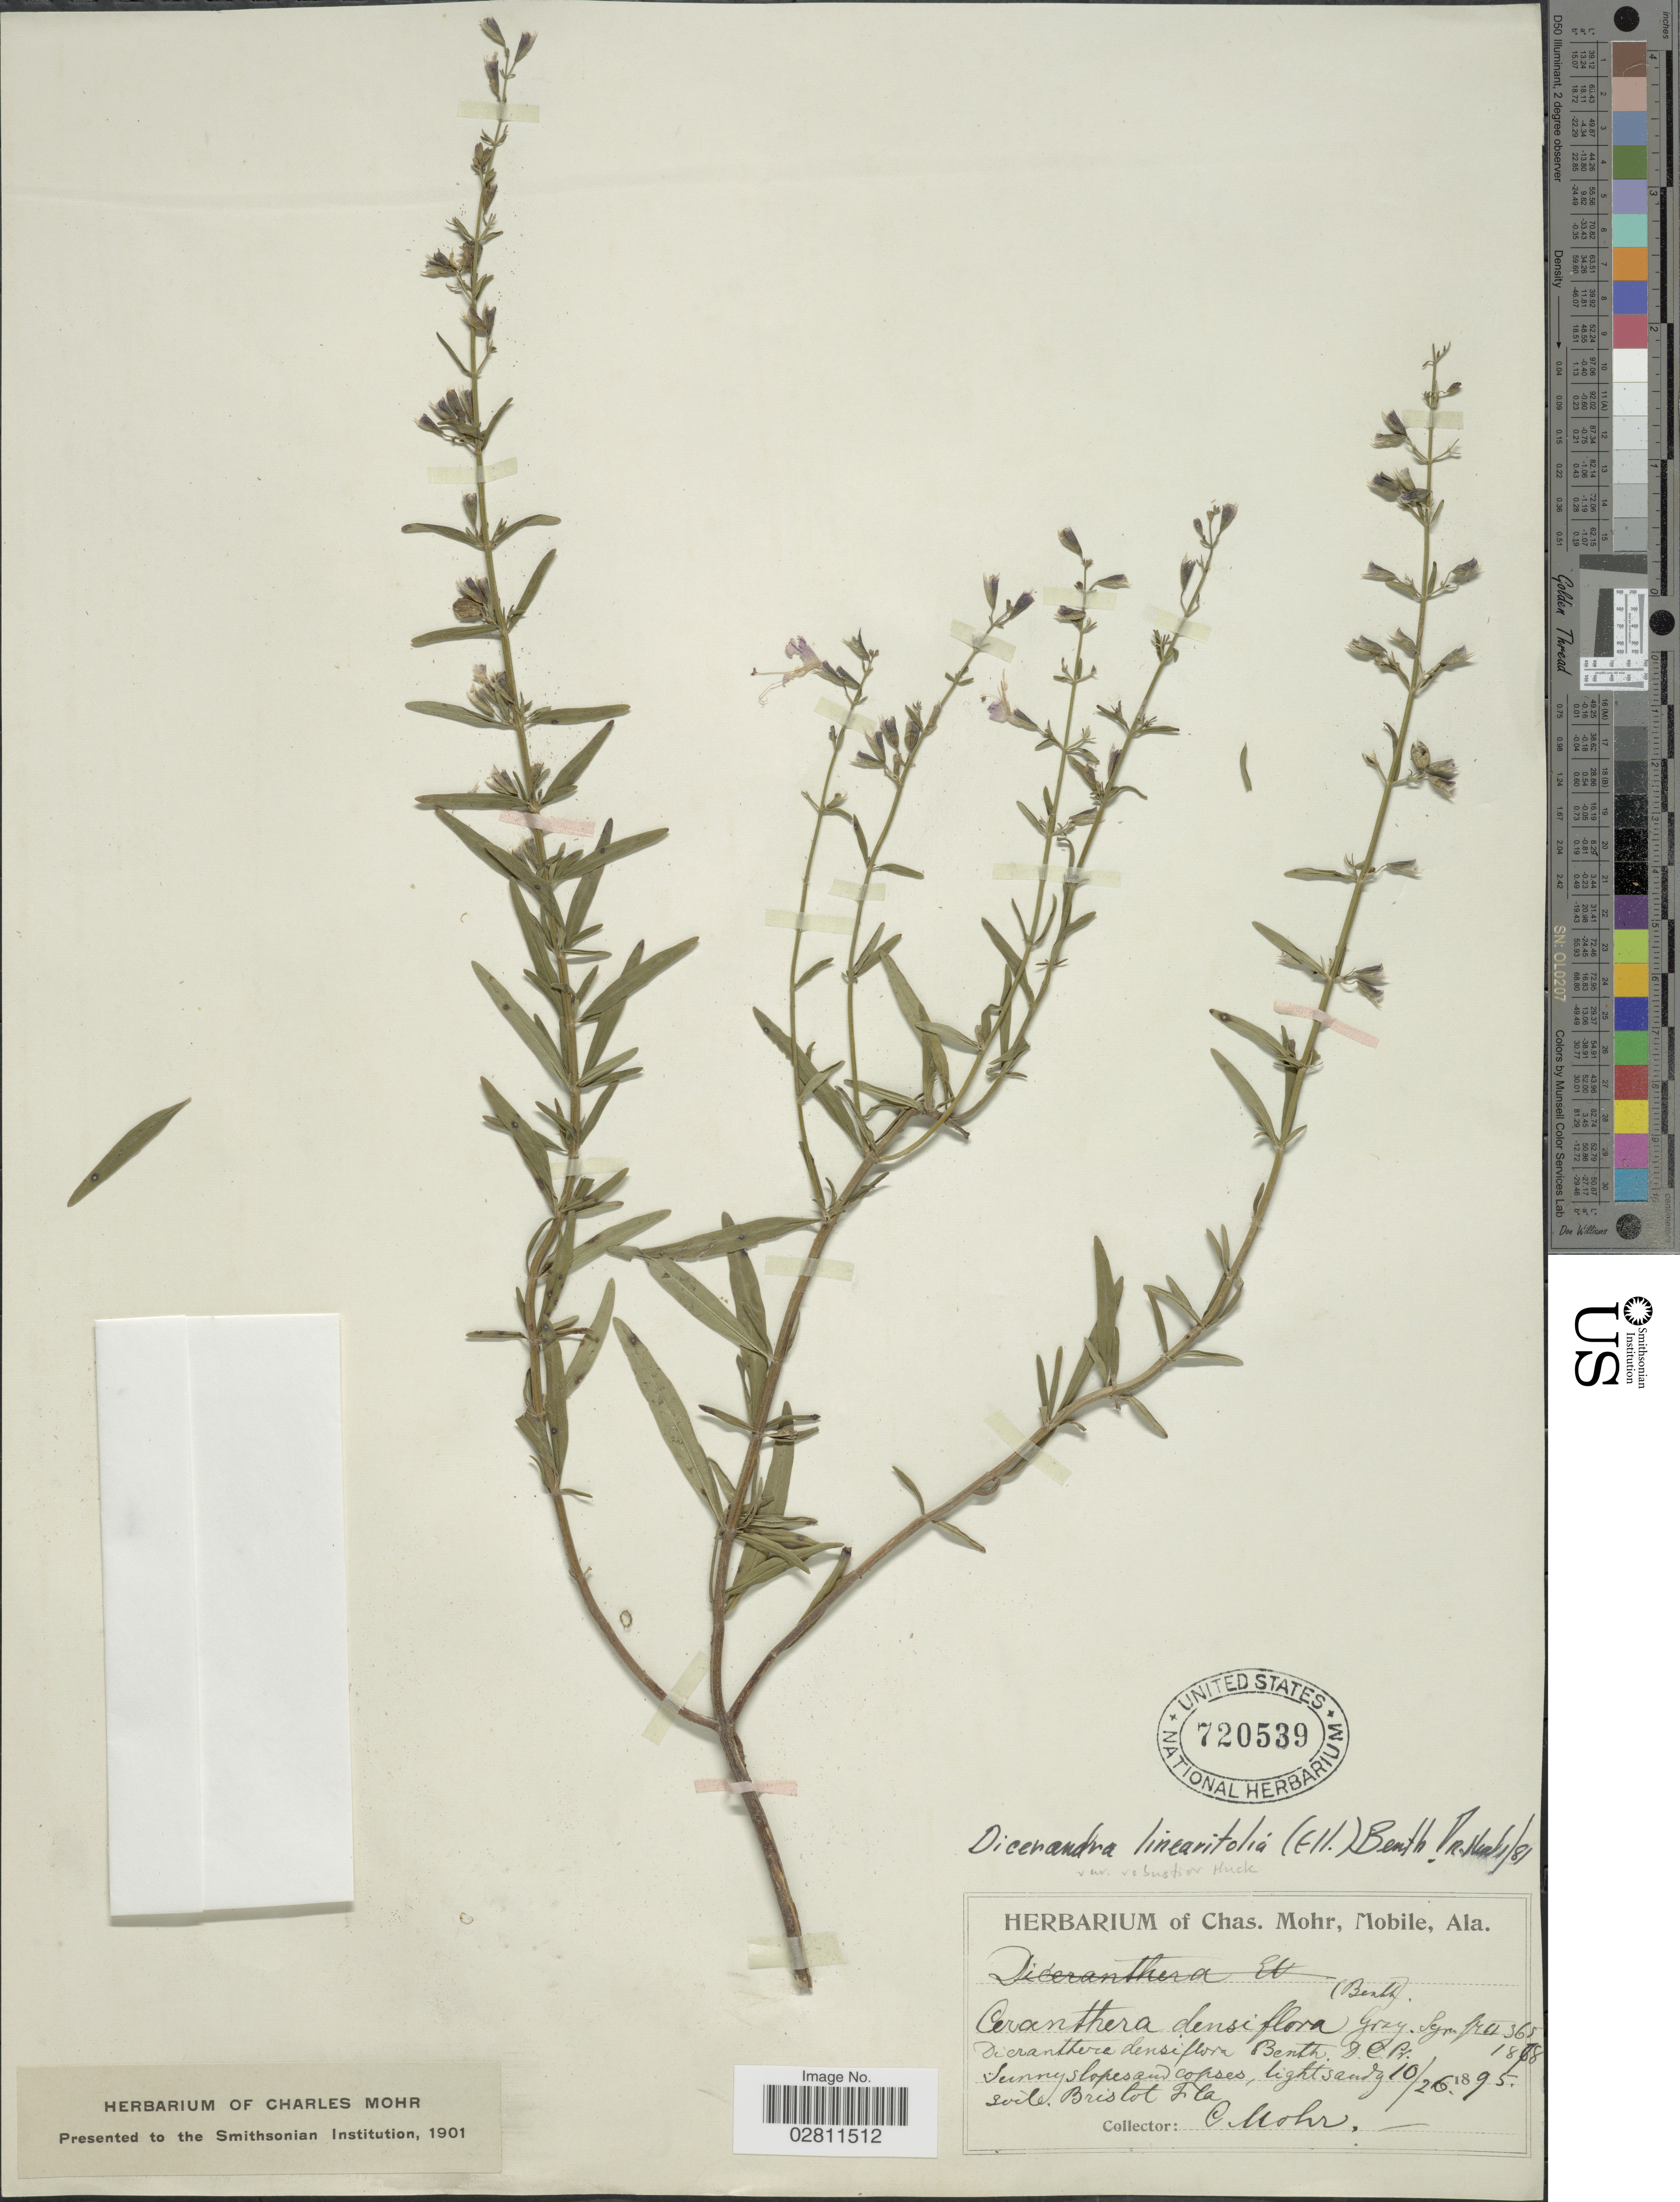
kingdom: Plantae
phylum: Tracheophyta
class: Magnoliopsida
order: Lamiales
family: Lamiaceae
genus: Dicerandra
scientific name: Dicerandra linearifolia var. robustior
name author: Huck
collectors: Mohr, C. T. (herbarium)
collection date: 1895-10-26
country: United States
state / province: Florida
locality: Bristol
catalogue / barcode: US 720539